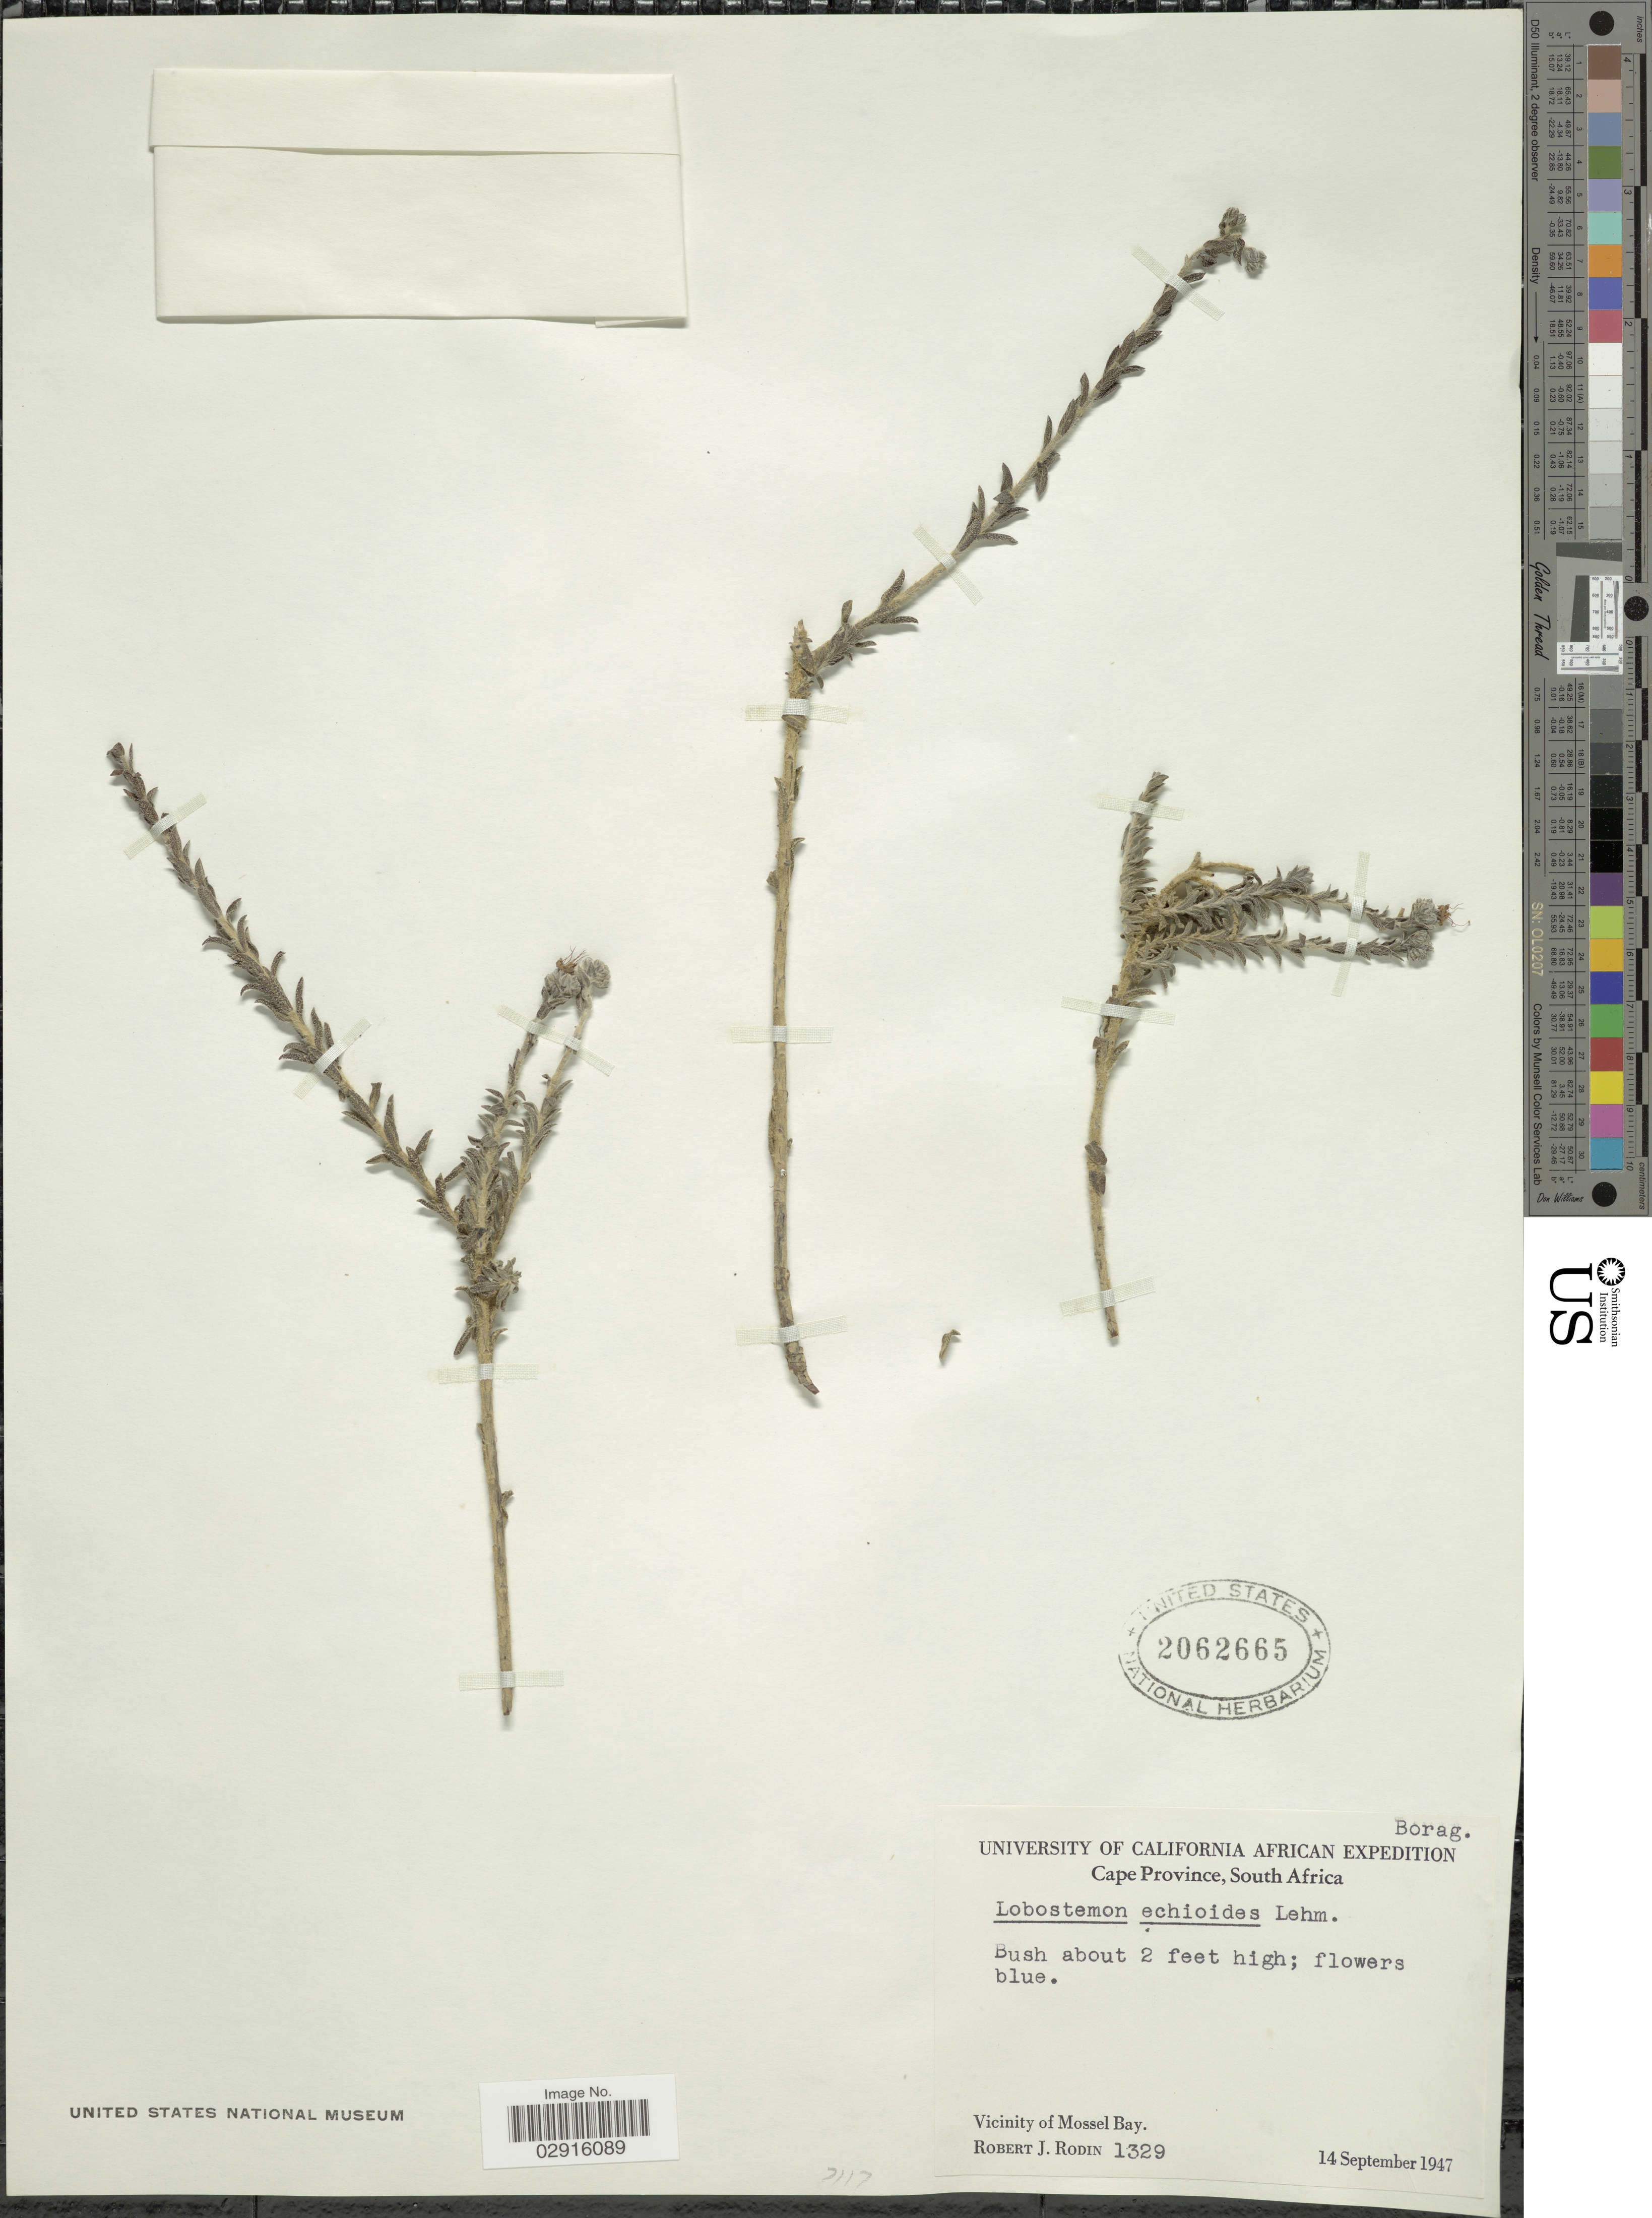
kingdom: Plantae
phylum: Tracheophyta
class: Magnoliopsida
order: Boraginales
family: Boraginaceae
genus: Lobostemon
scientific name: Lobostemon echioides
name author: Lehm.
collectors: R. J. Rodin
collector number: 1329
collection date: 1947-09-14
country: South Africa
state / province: Western Cape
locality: Bush about 2 feet high. Vicinity of Mossel Bay.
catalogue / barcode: US 2062665